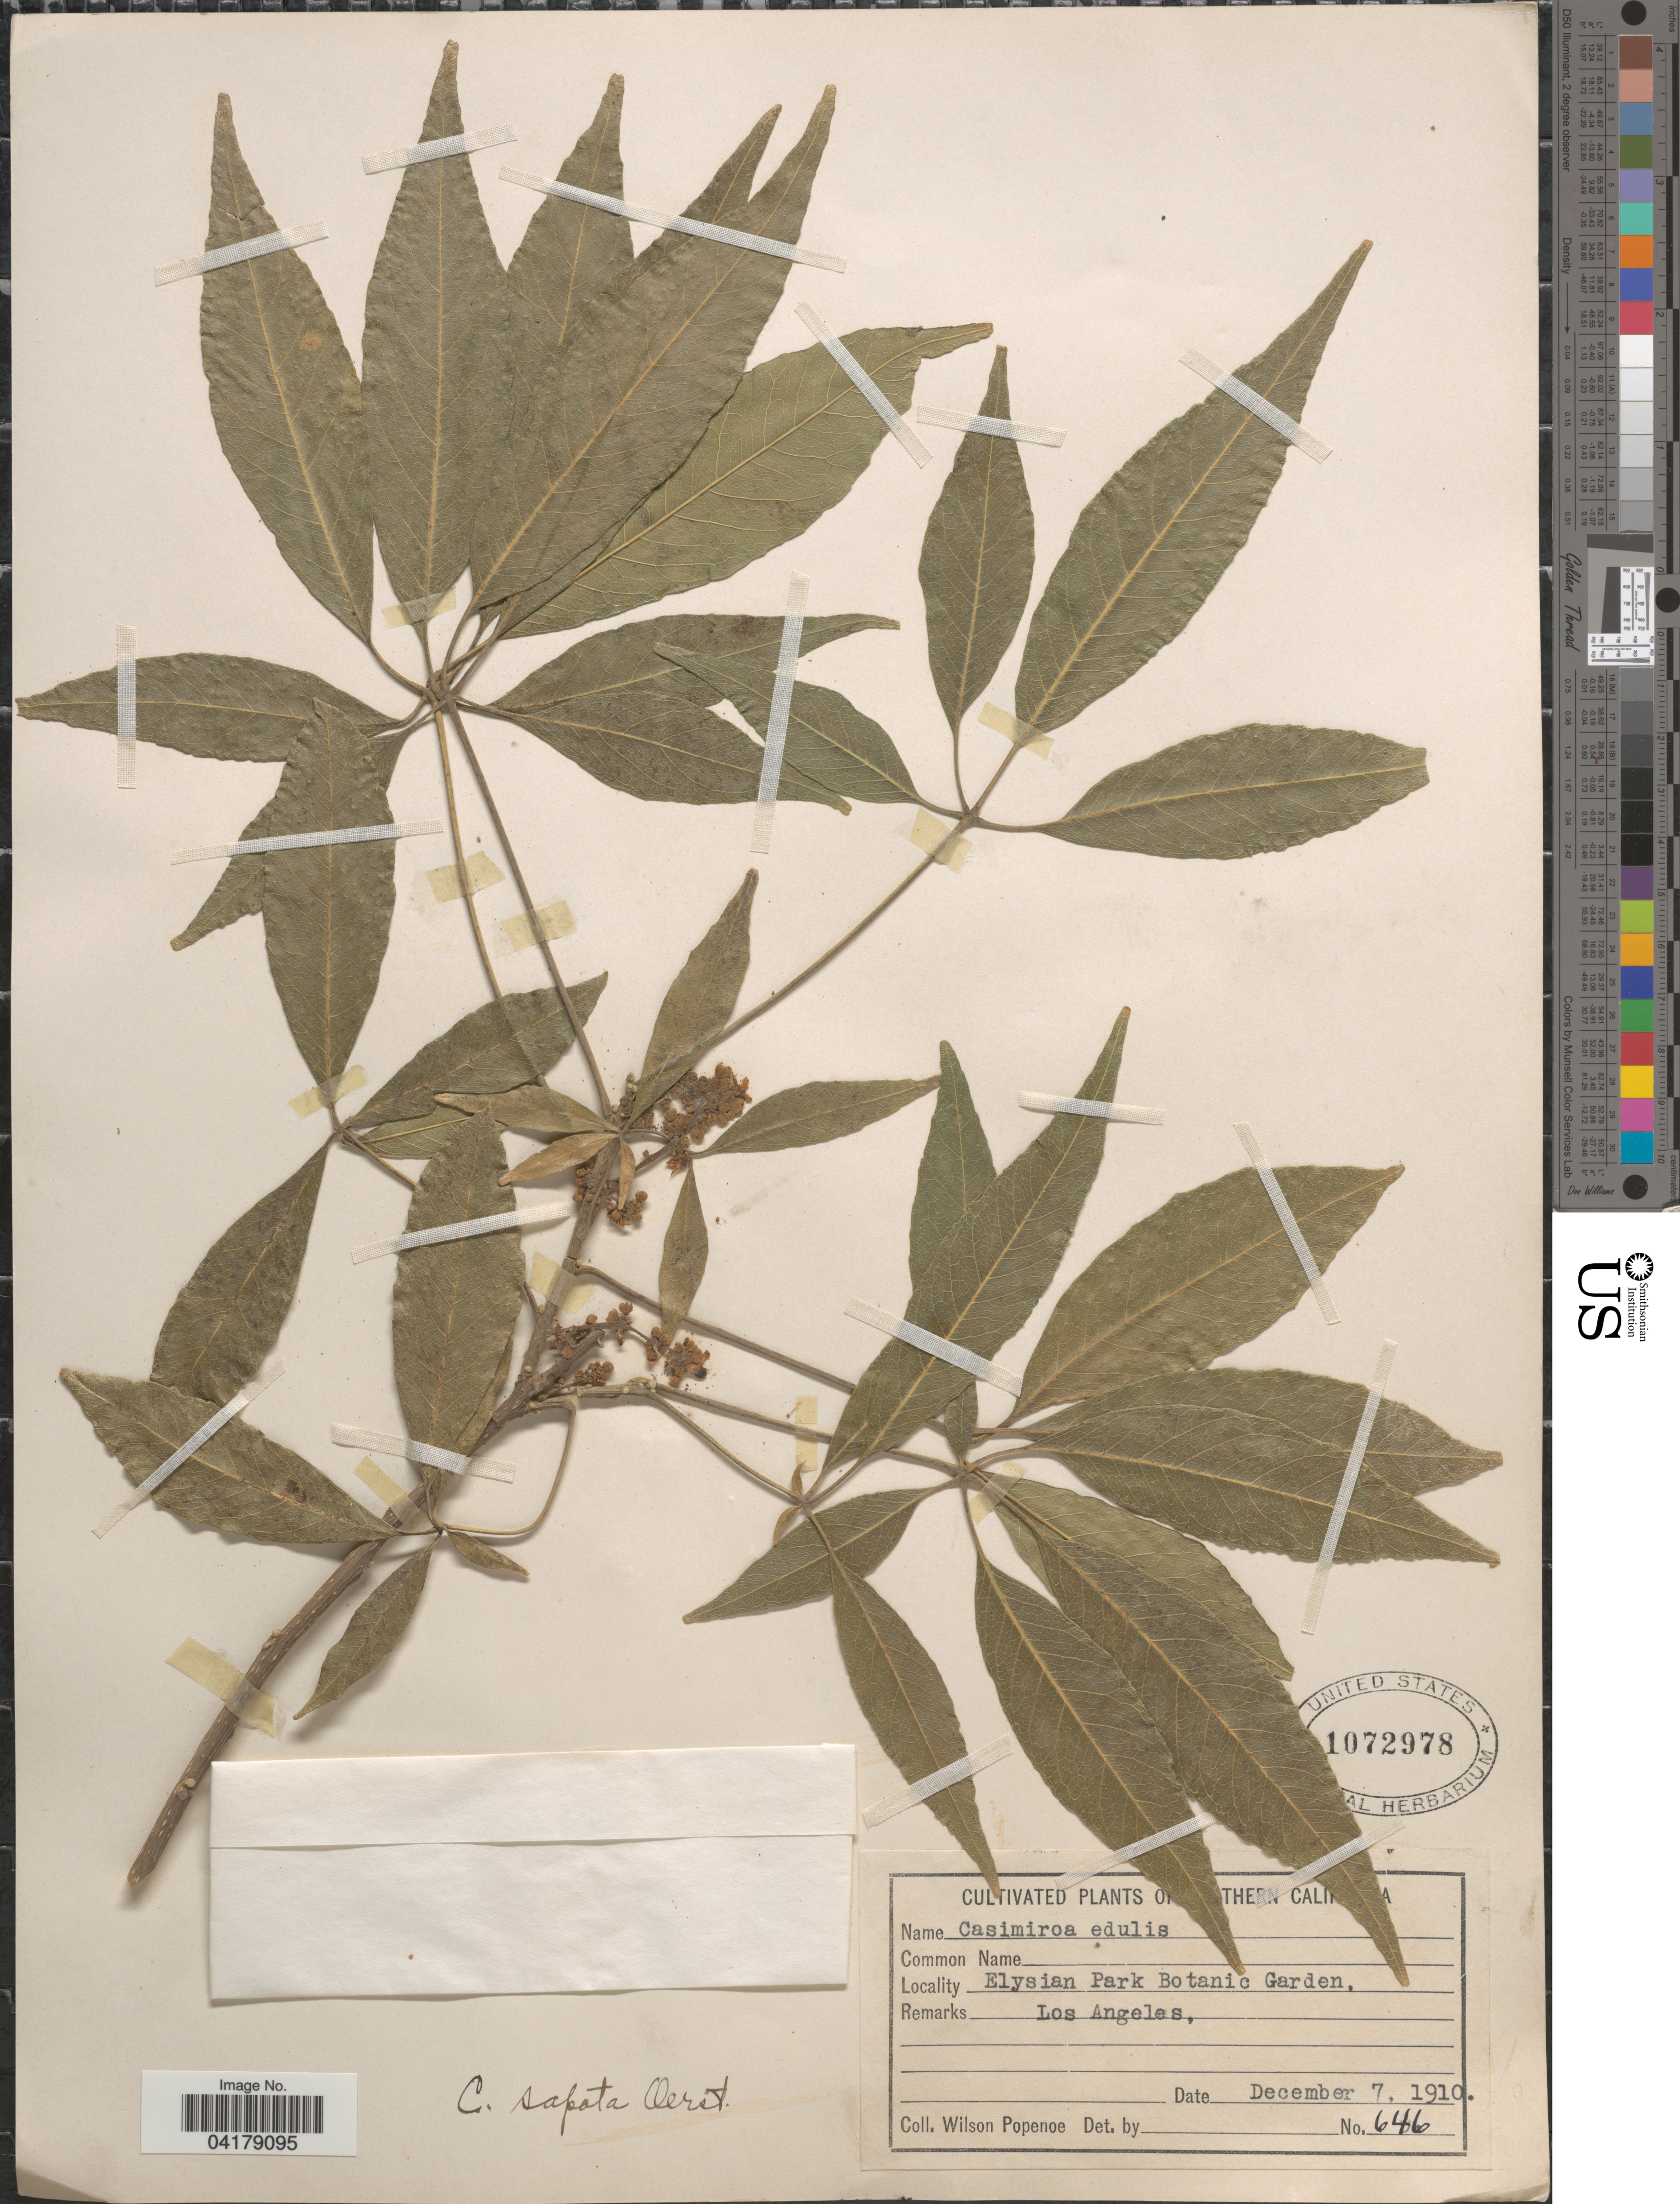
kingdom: Plantae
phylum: Tracheophyta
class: Magnoliopsida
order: Sapindales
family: Rutaceae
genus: Casimiroa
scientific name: Casimiroa edulis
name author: La Llave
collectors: F. Popenoe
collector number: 646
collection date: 1910-12-07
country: United States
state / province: California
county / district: Los Angeles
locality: Elysian Park Botanic Garden, Los Angeles.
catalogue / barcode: US 1072978